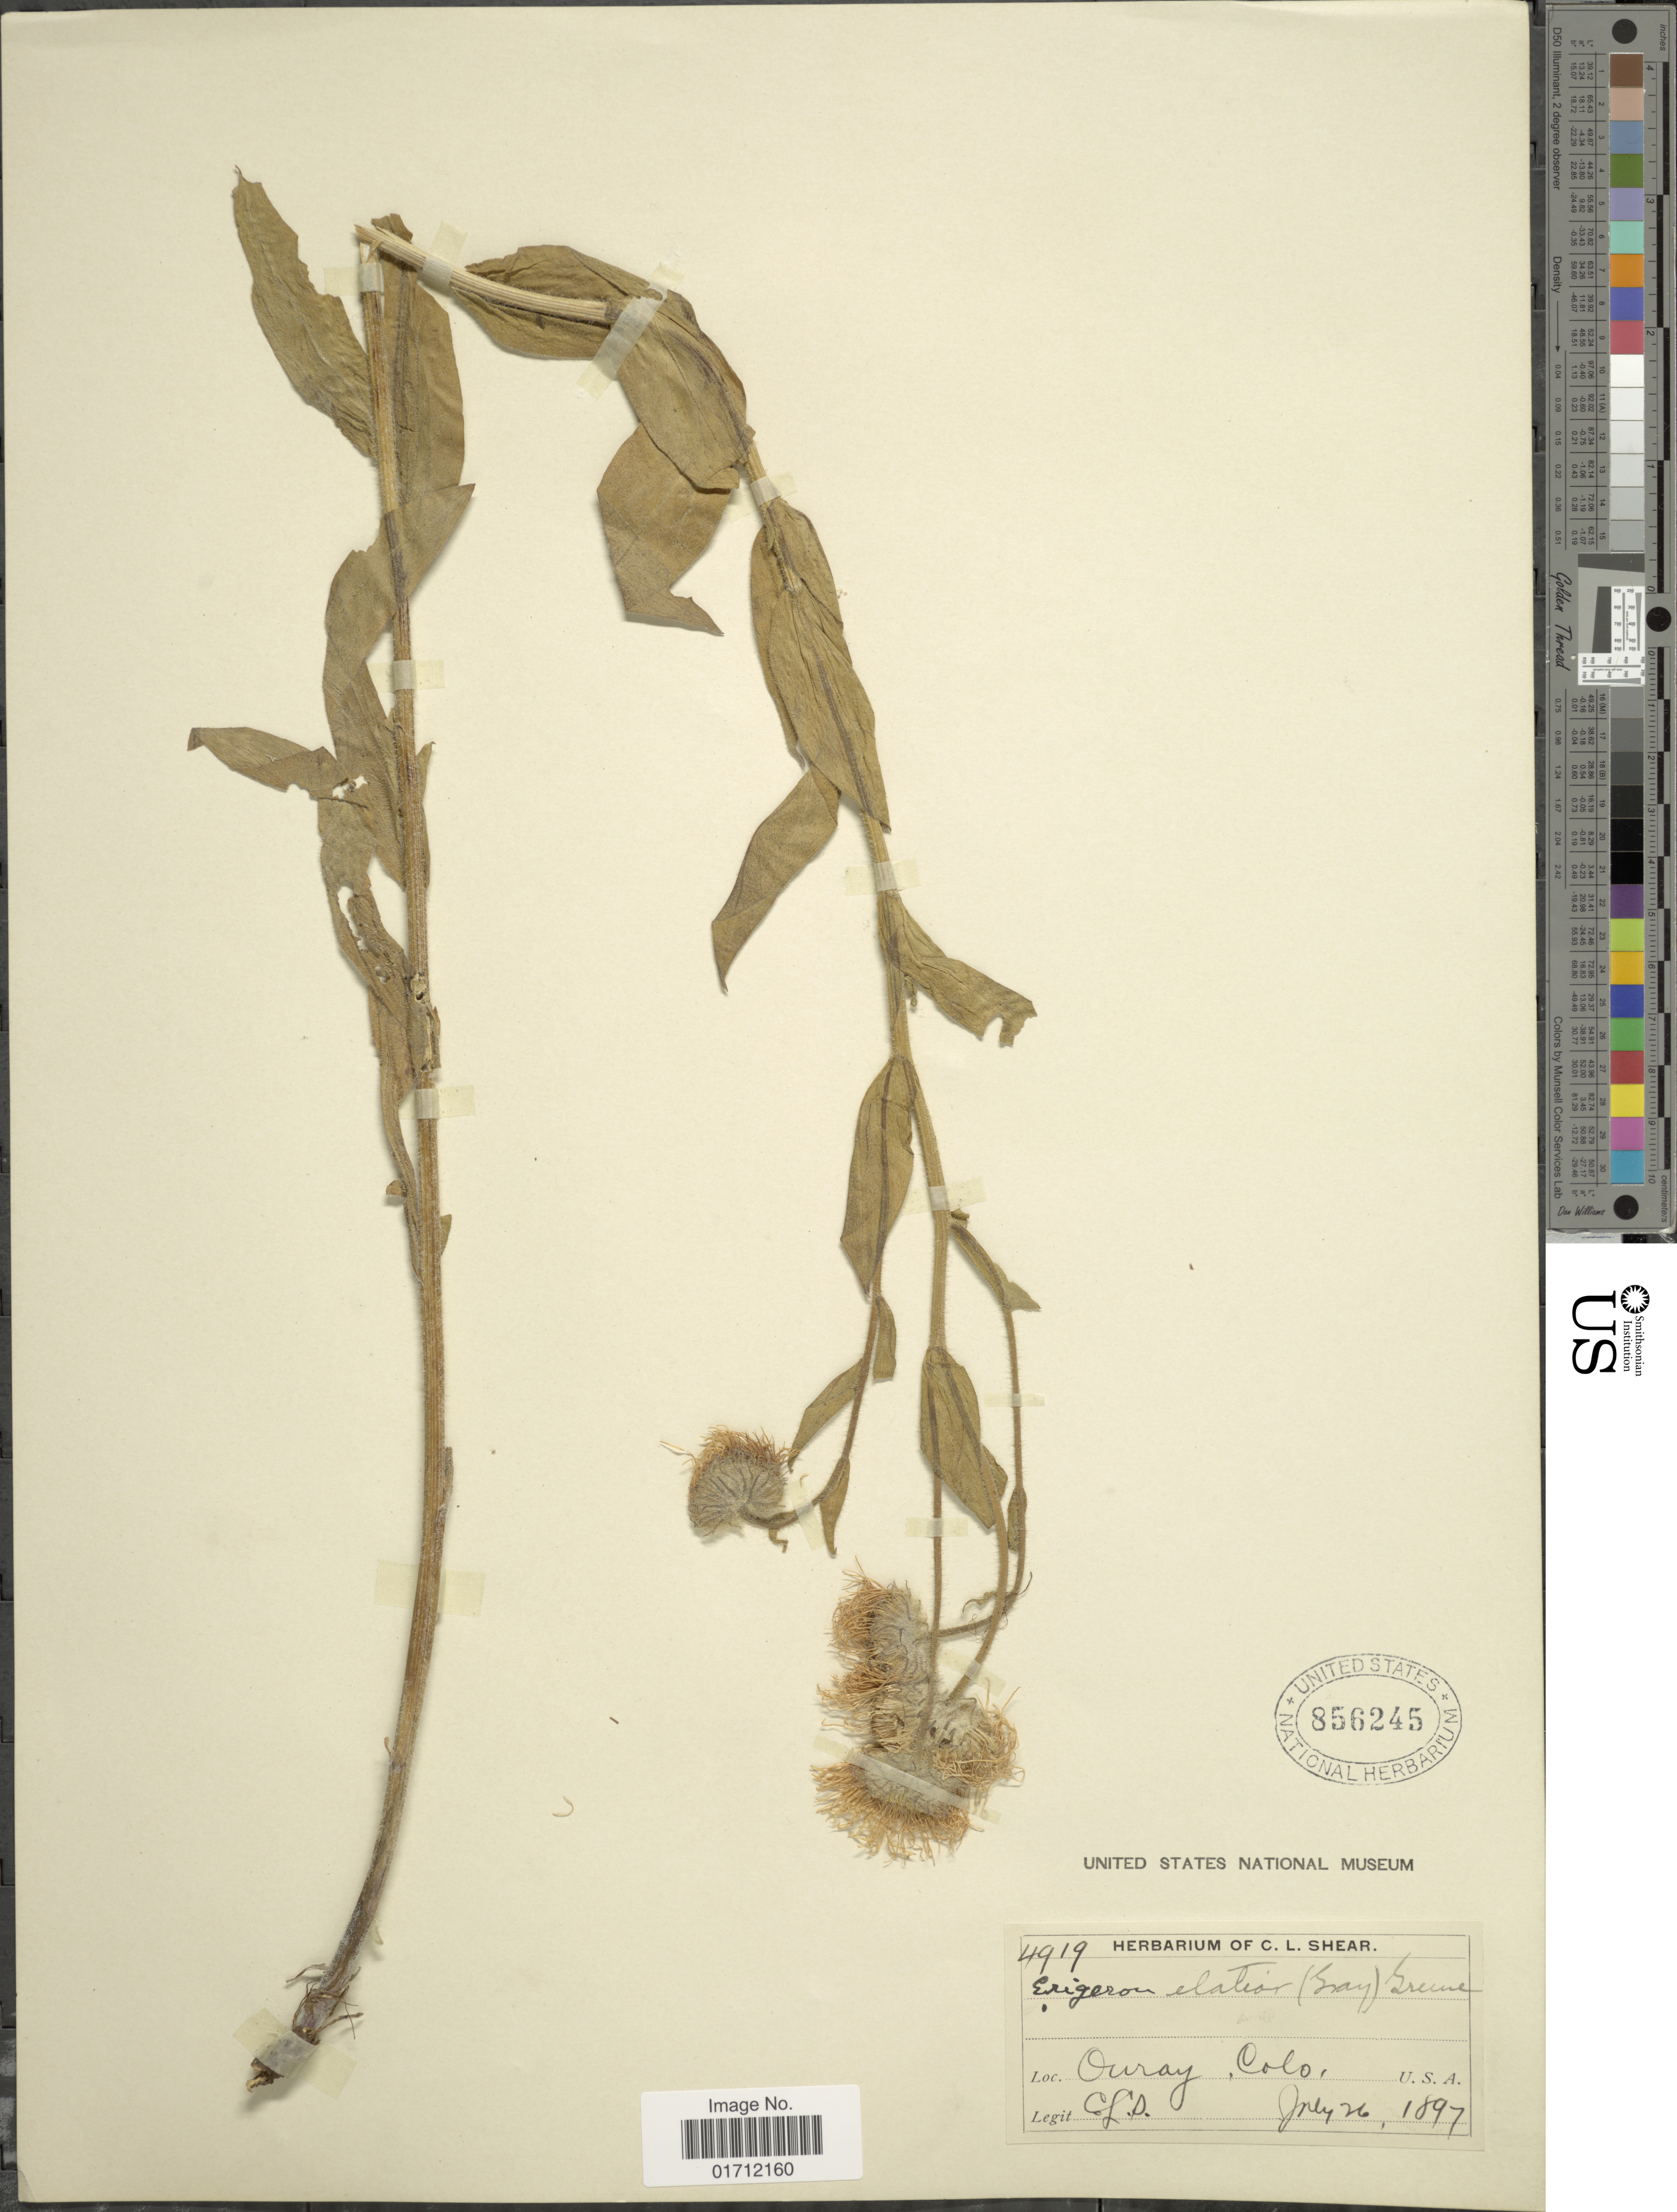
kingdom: Plantae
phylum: Tracheophyta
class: Magnoliopsida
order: Asterales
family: Asteraceae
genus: Erigeron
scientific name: Erigeron elatior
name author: (A. Gray) Greene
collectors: C. L. Shear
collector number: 4919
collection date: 1897-07-26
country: United States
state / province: Colorado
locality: Ouray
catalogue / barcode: US 856245